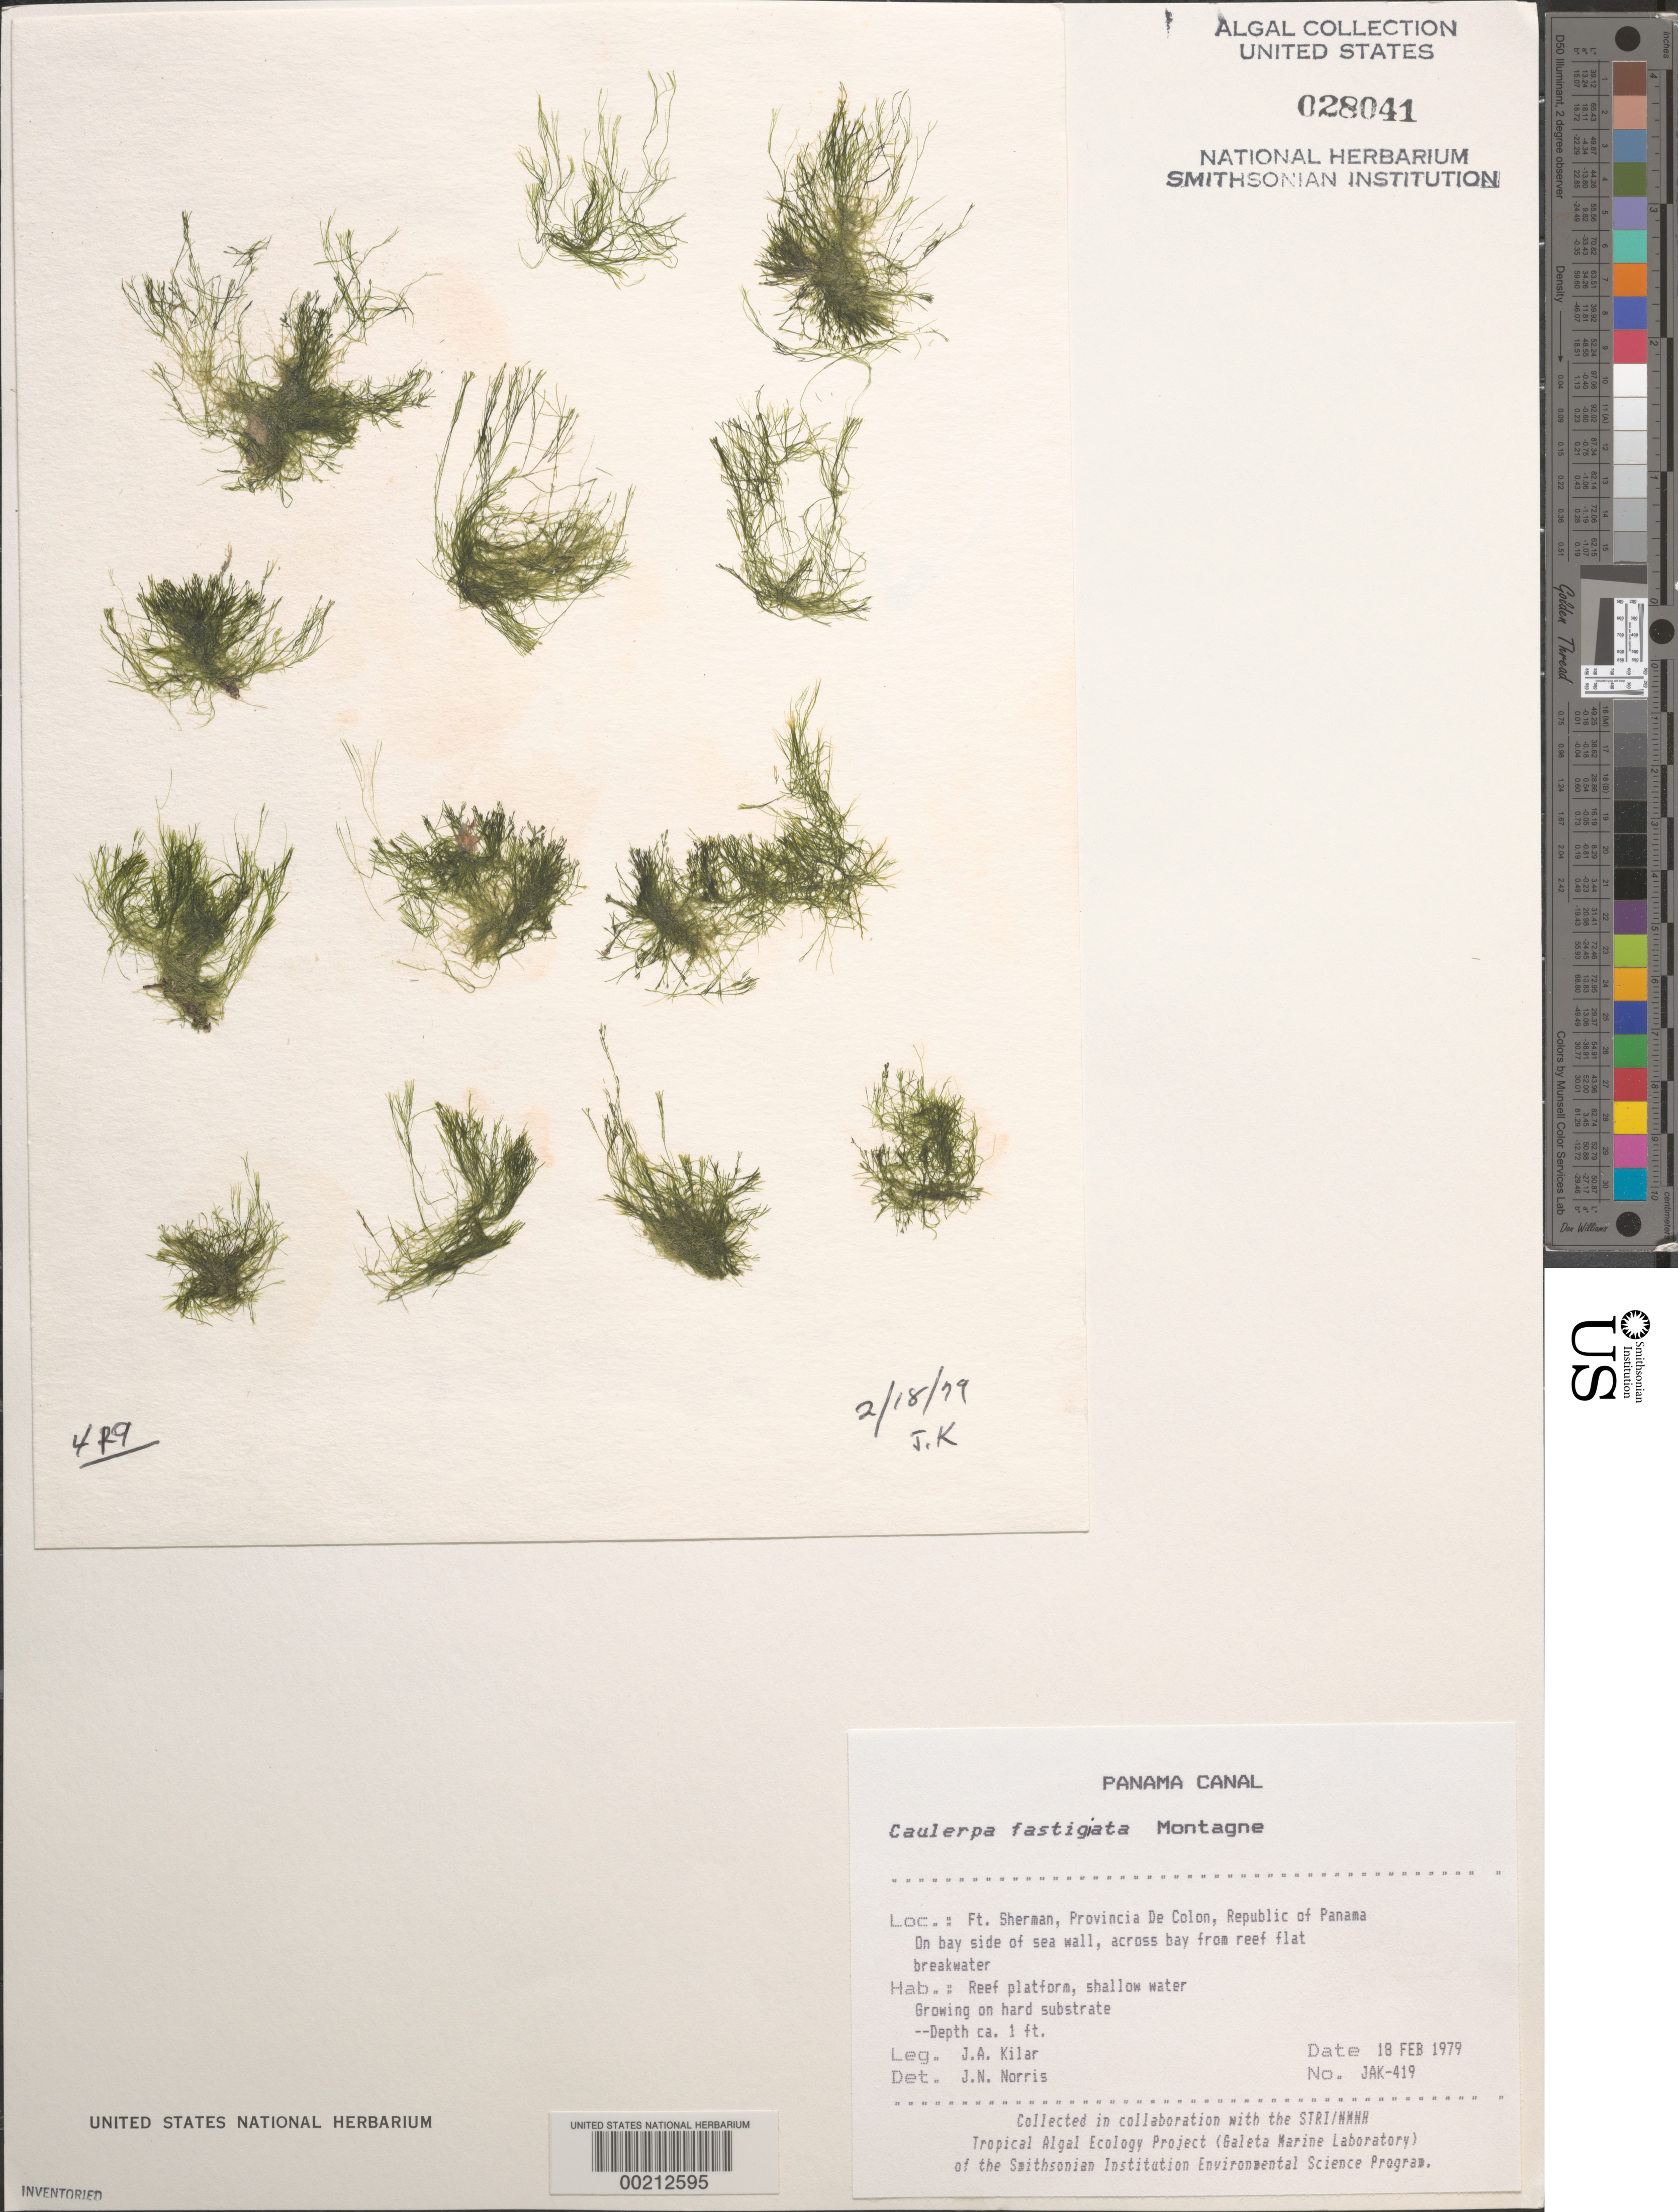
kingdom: Plantae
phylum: Chlorophyta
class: Ulvophyceae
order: Bryopsidales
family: Caulerpaceae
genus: Caulerpa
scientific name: Caulerpa fastigiata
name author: Mont.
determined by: Norris, James N.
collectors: J. A. Kilar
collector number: JAK-419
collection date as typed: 18 Feb 1979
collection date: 1979-02-18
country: Panama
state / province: Colón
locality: Fort Sherman, Canal Zone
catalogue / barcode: US 28041